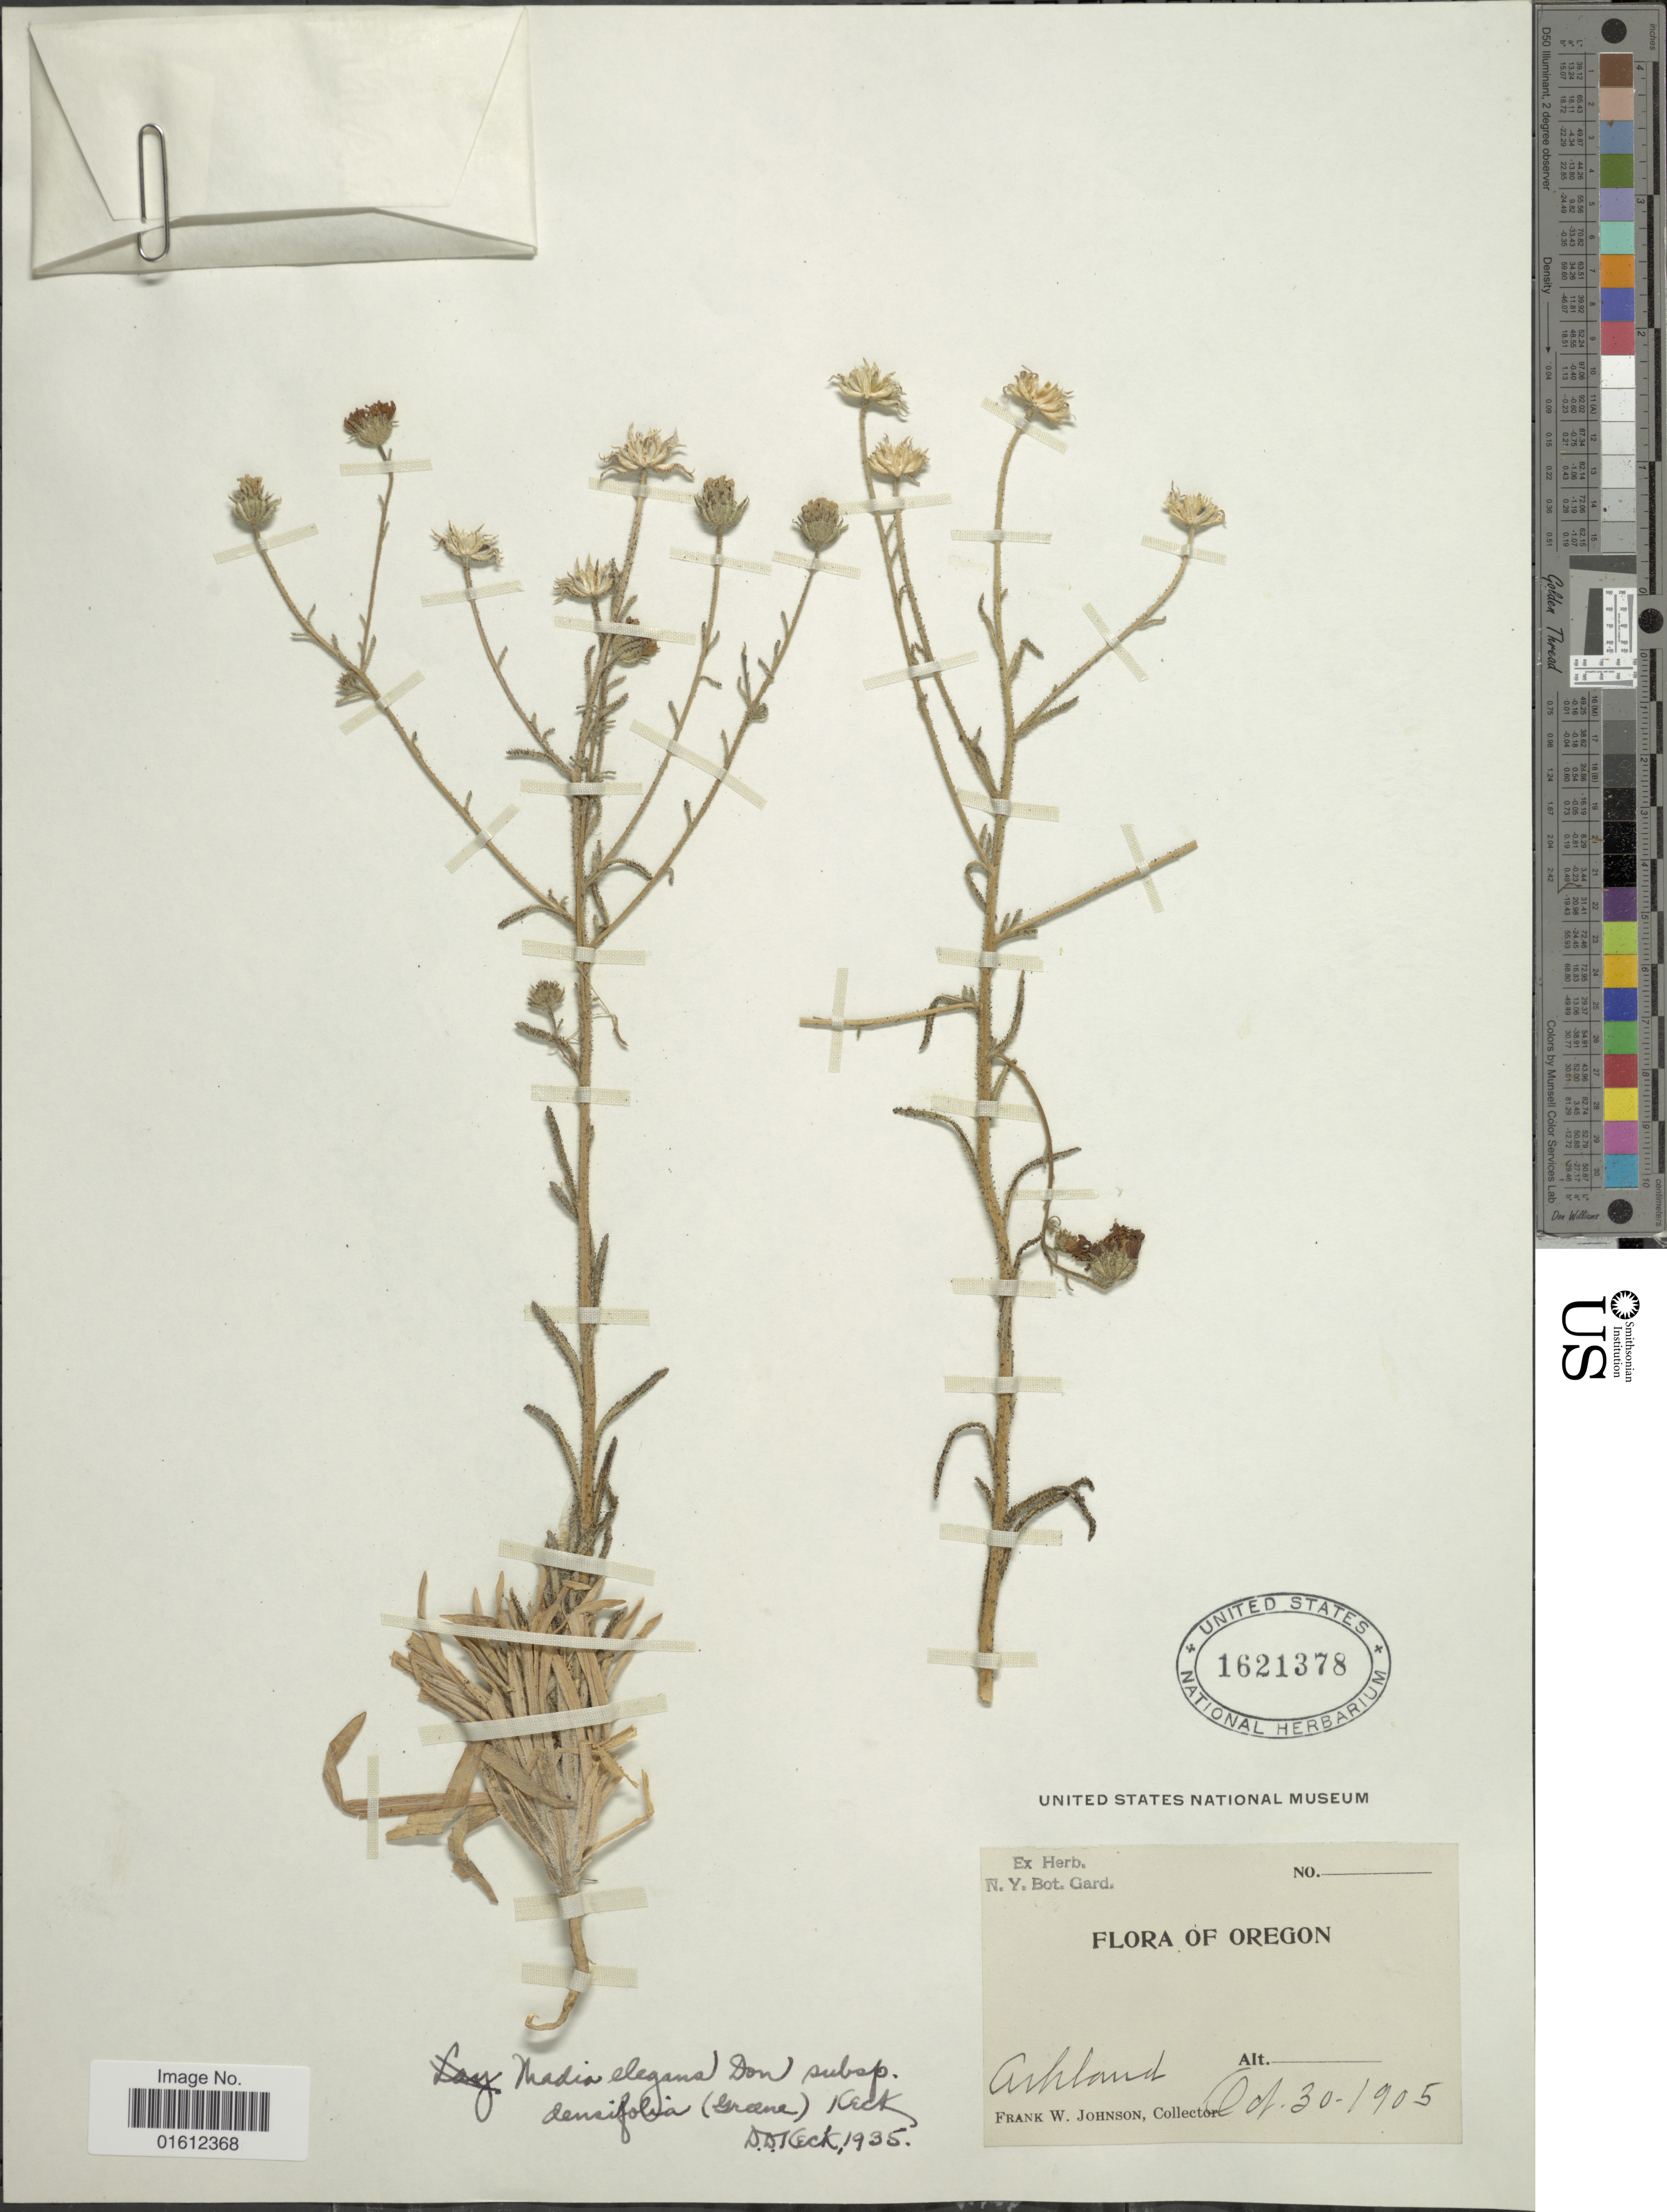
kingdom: Plantae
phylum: Tracheophyta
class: Magnoliopsida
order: Asterales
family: Asteraceae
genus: Madia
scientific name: Madia elegans subsp. densifolia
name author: (Greene) D.D. Keck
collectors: F. W. Johnson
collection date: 1905-10-30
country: United States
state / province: Oregon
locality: Ashland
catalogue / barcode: US 1621378